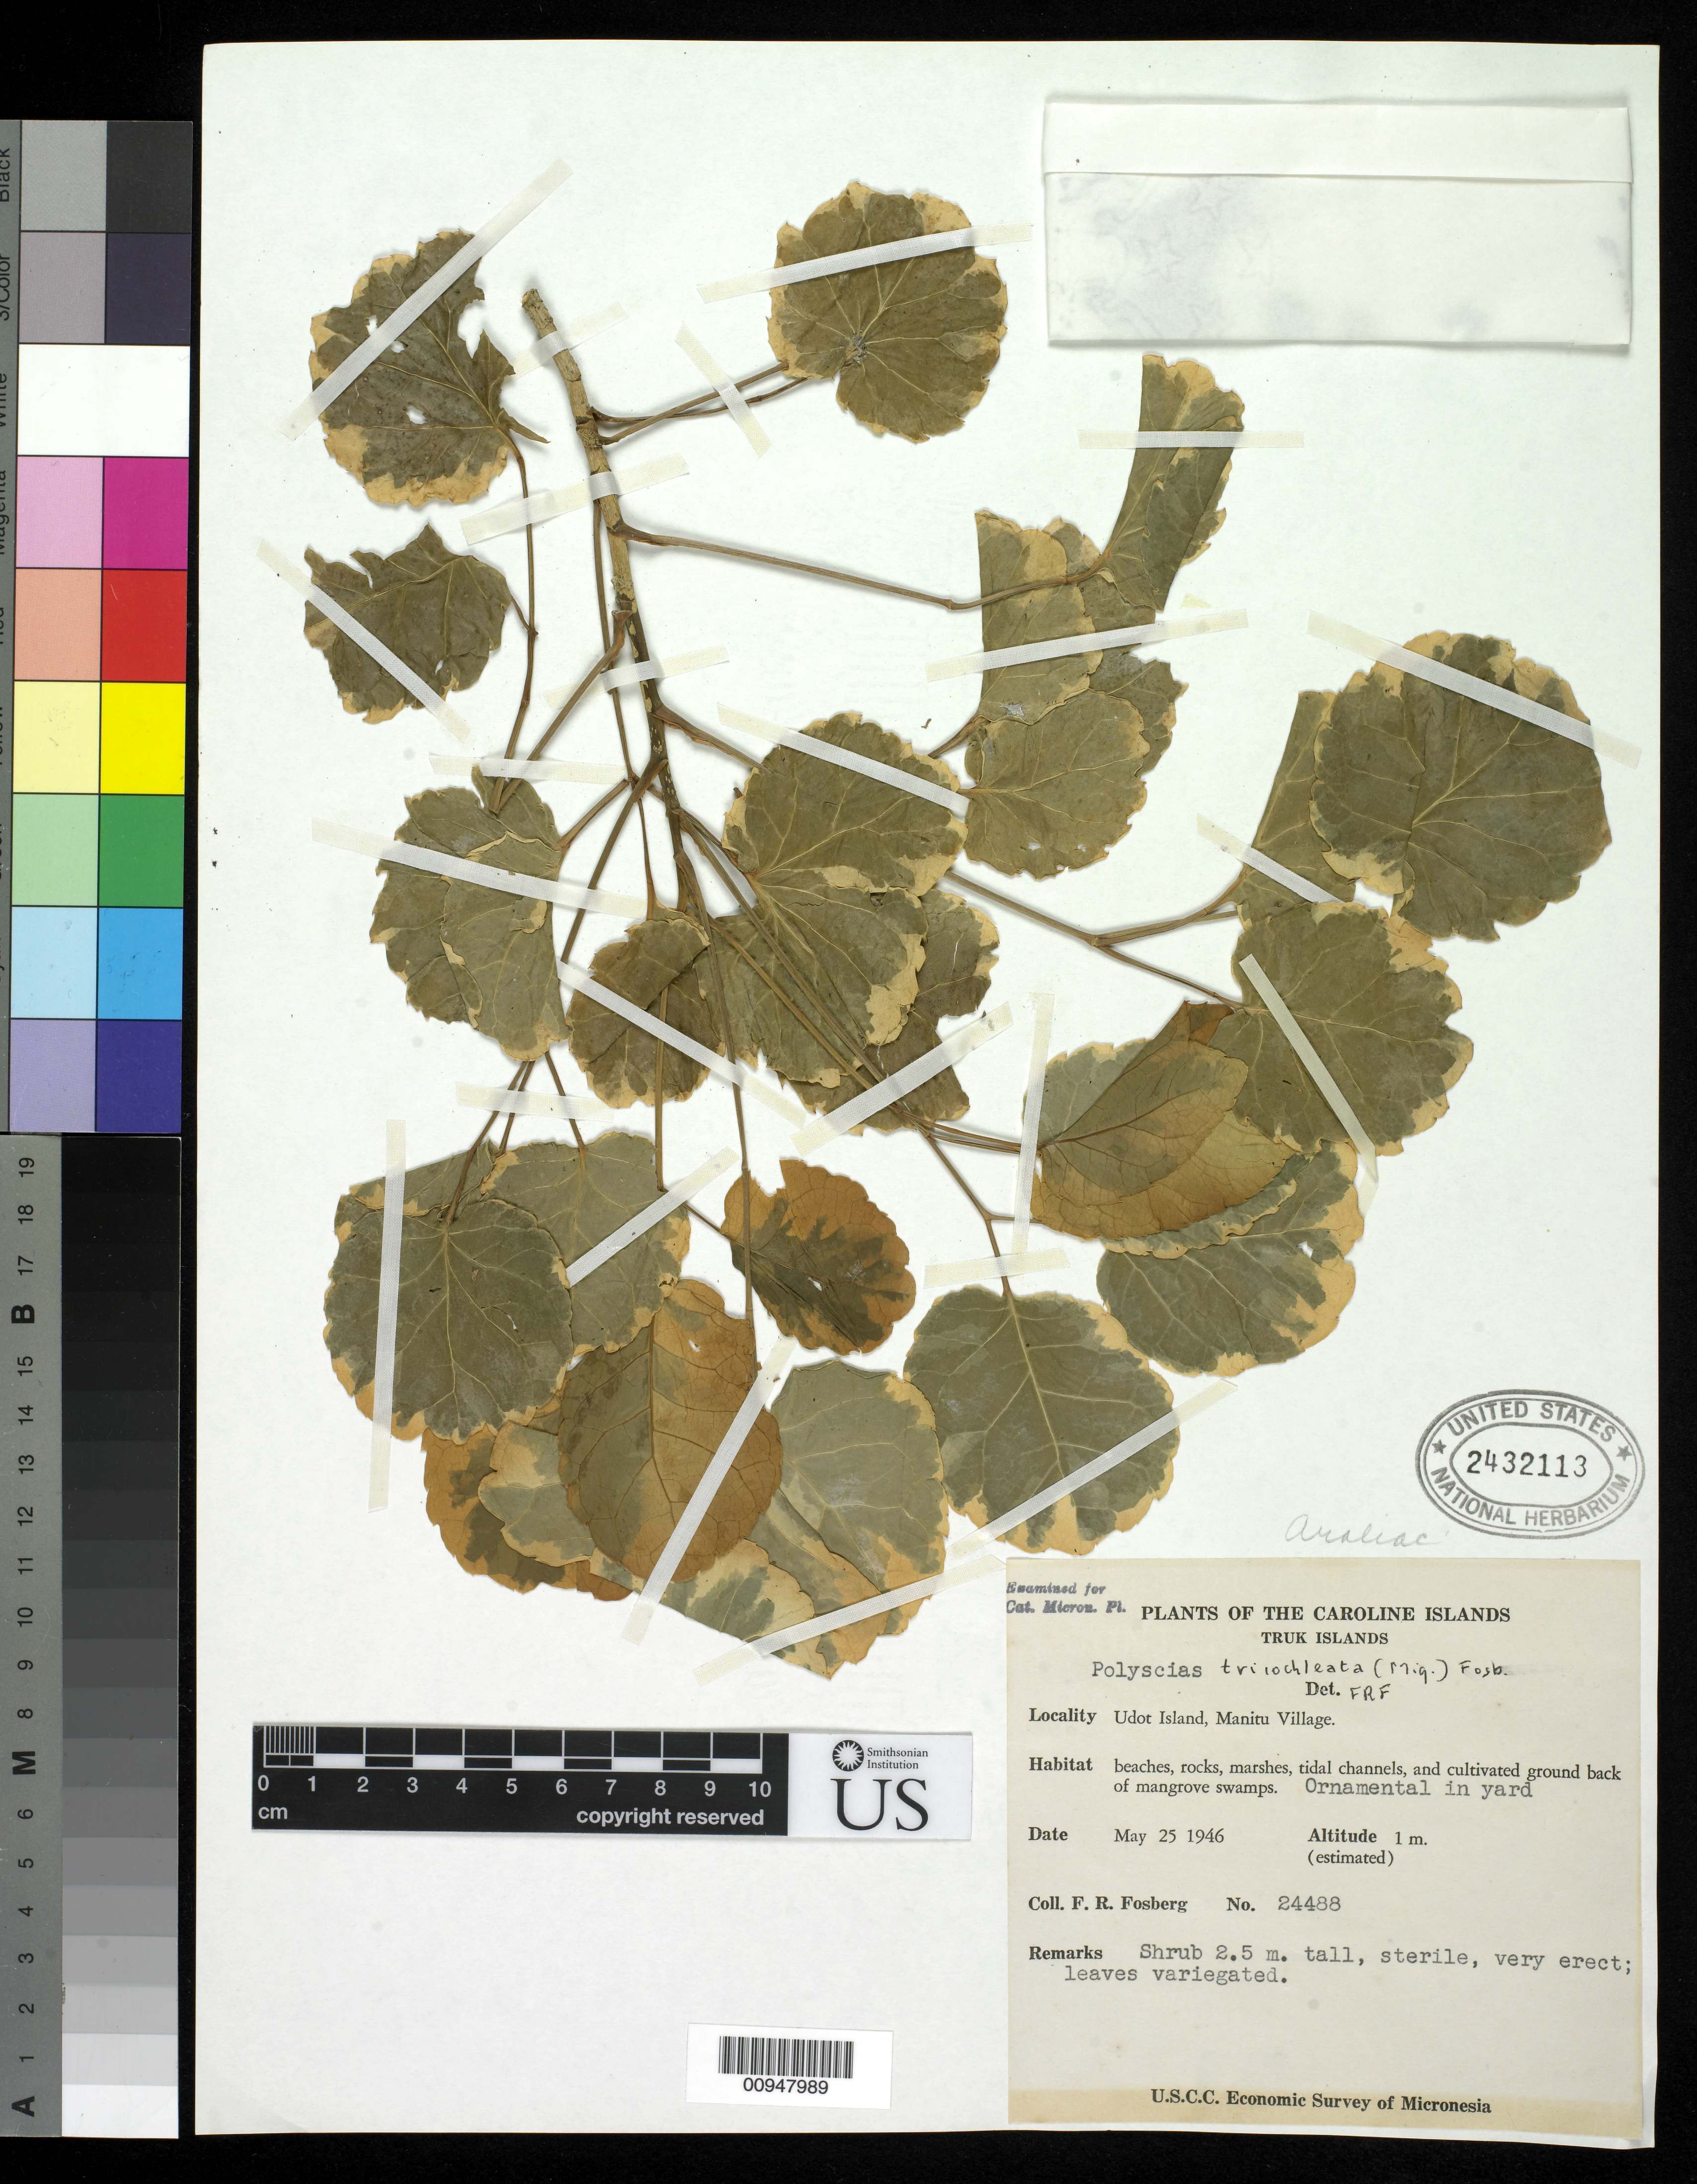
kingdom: Plantae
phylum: Tracheophyta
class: Magnoliopsida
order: Apiales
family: Araliaceae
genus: Polyscias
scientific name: Polyscias scutellaria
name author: (Burm. f.) Fosberg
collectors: F. R. Fosberg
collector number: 24488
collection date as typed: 25 May 1946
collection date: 1946-05-25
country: Micronesia, Federated States of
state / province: Truk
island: Udot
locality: Manitu Village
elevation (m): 1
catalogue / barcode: US 2432113